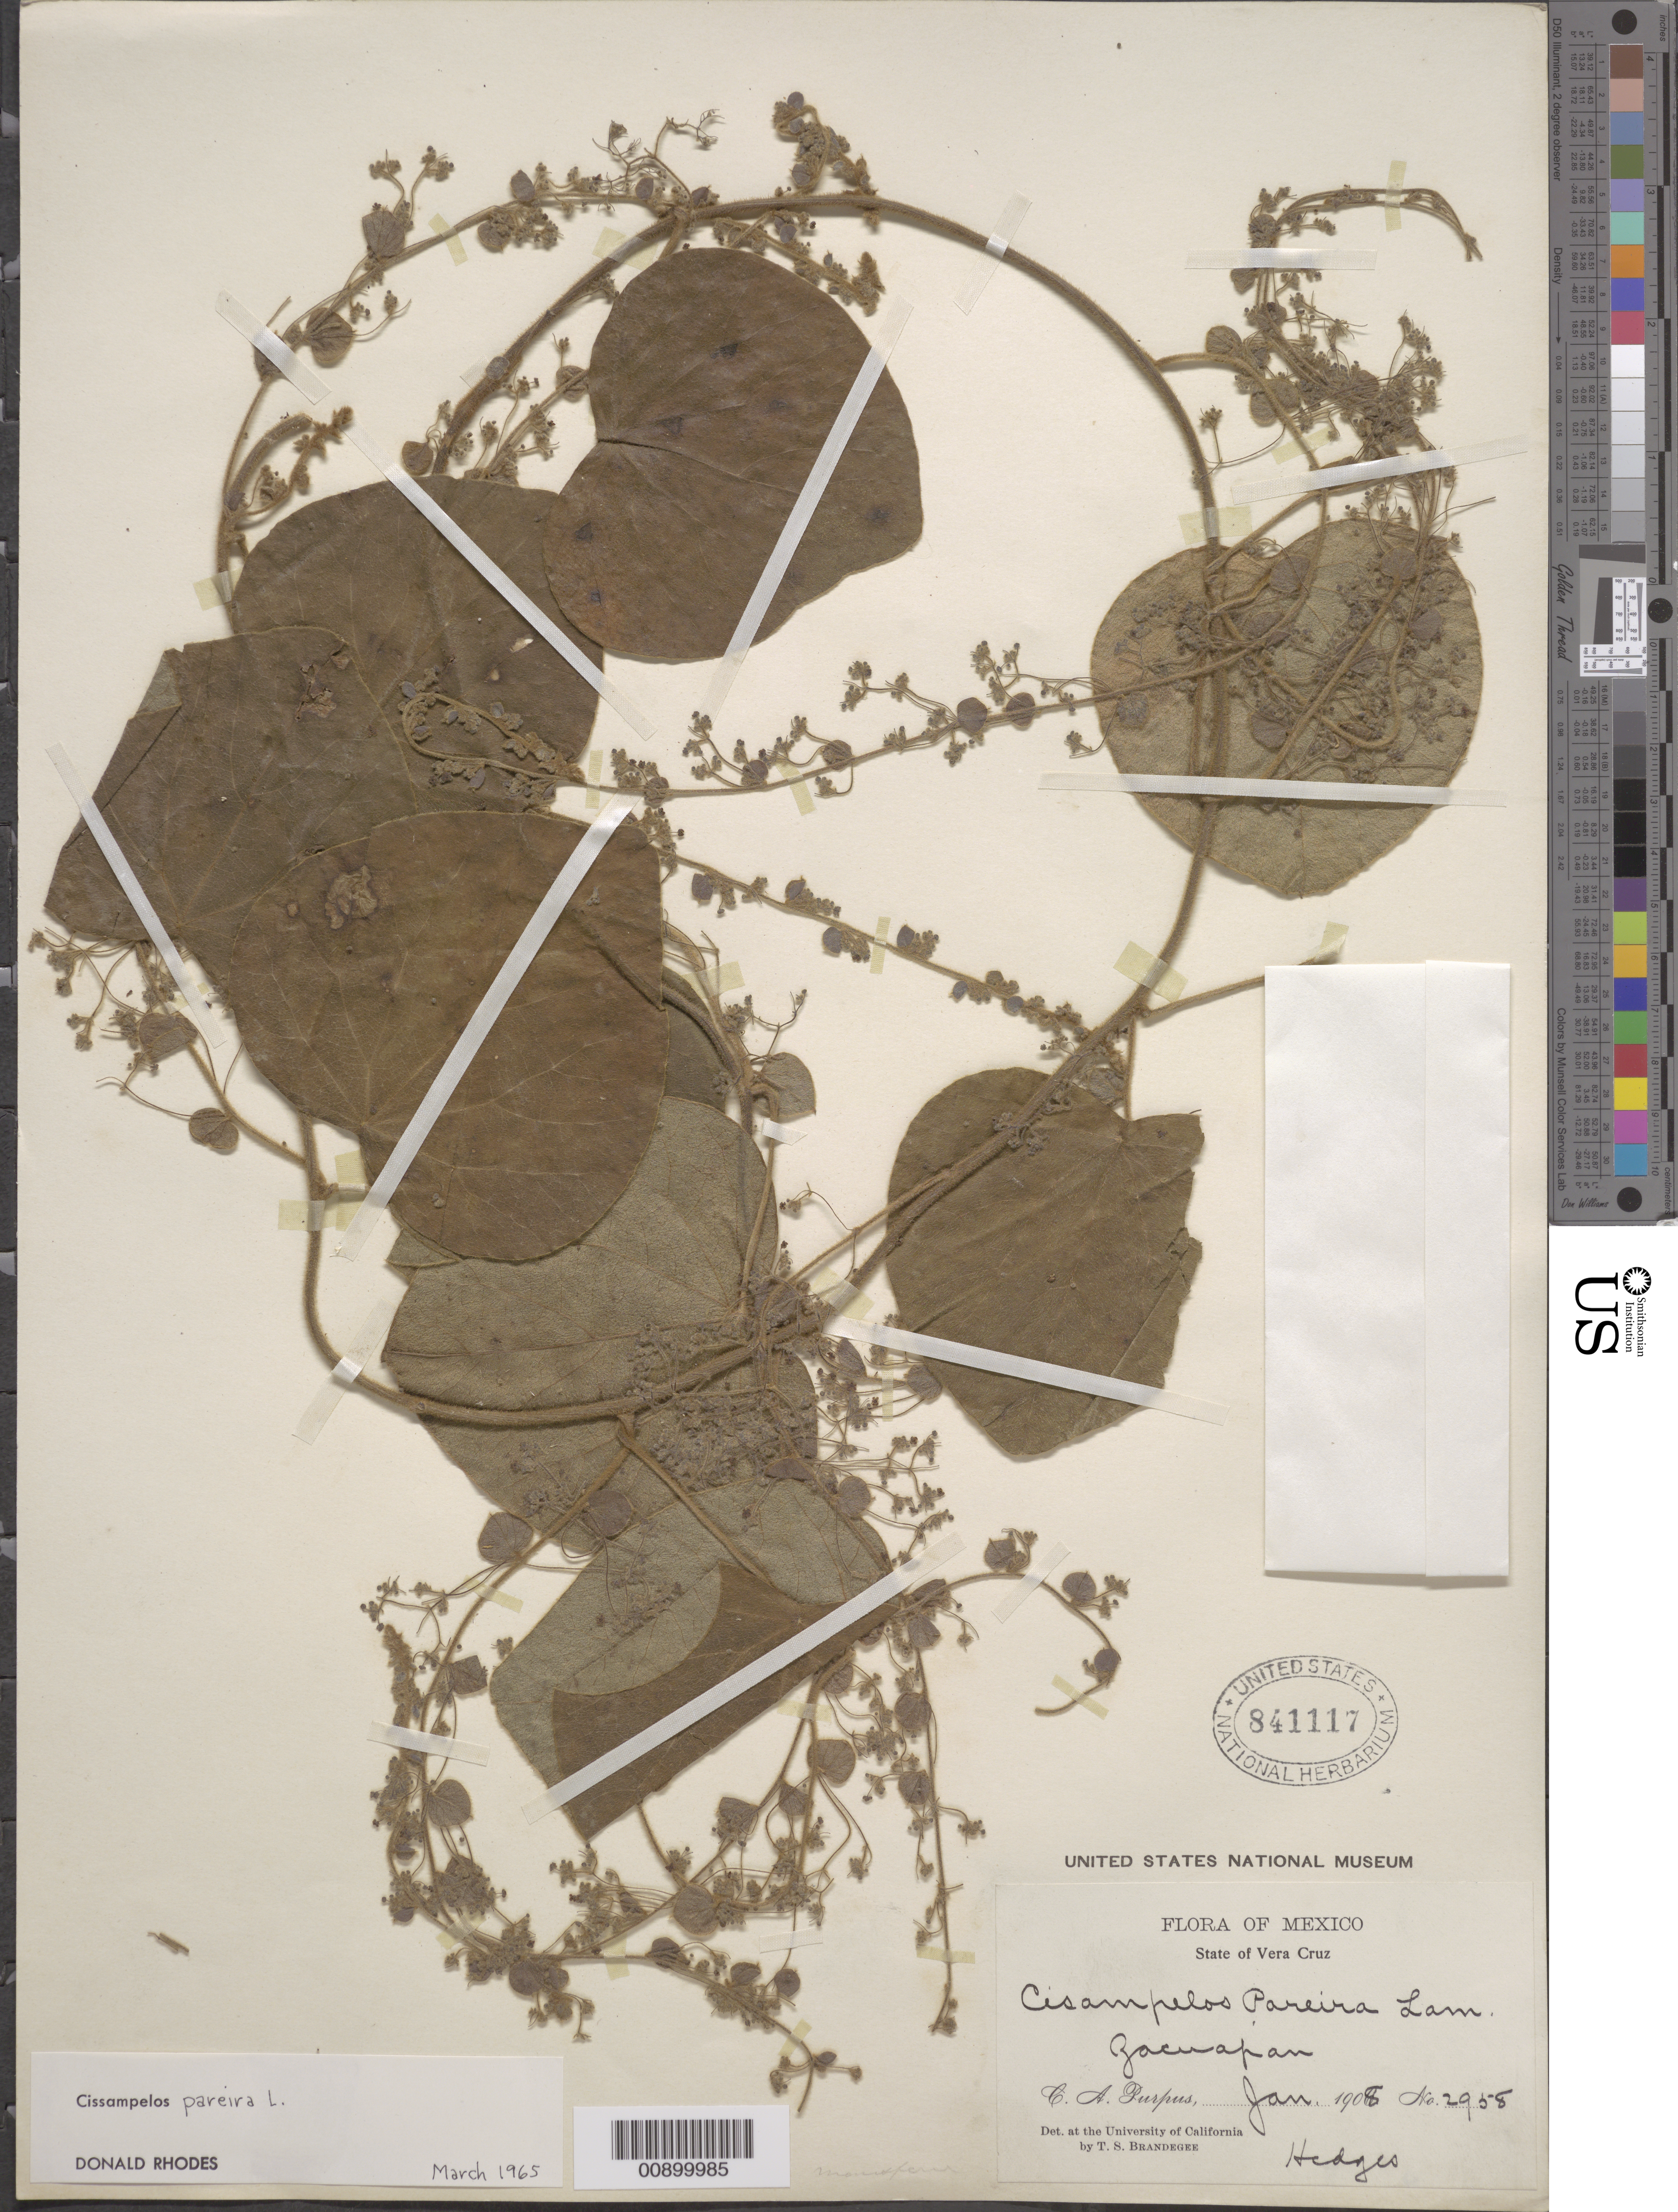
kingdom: Plantae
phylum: Tracheophyta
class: Magnoliopsida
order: Ranunculales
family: Menispermaceae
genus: Cissampelos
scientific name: Cissampelos pareira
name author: L.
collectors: C. A. Purpus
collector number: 2958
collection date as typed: Jan 1908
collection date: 1908-01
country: Mexico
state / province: Veracruz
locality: Zacuapan, Veracruz.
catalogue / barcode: US 841117